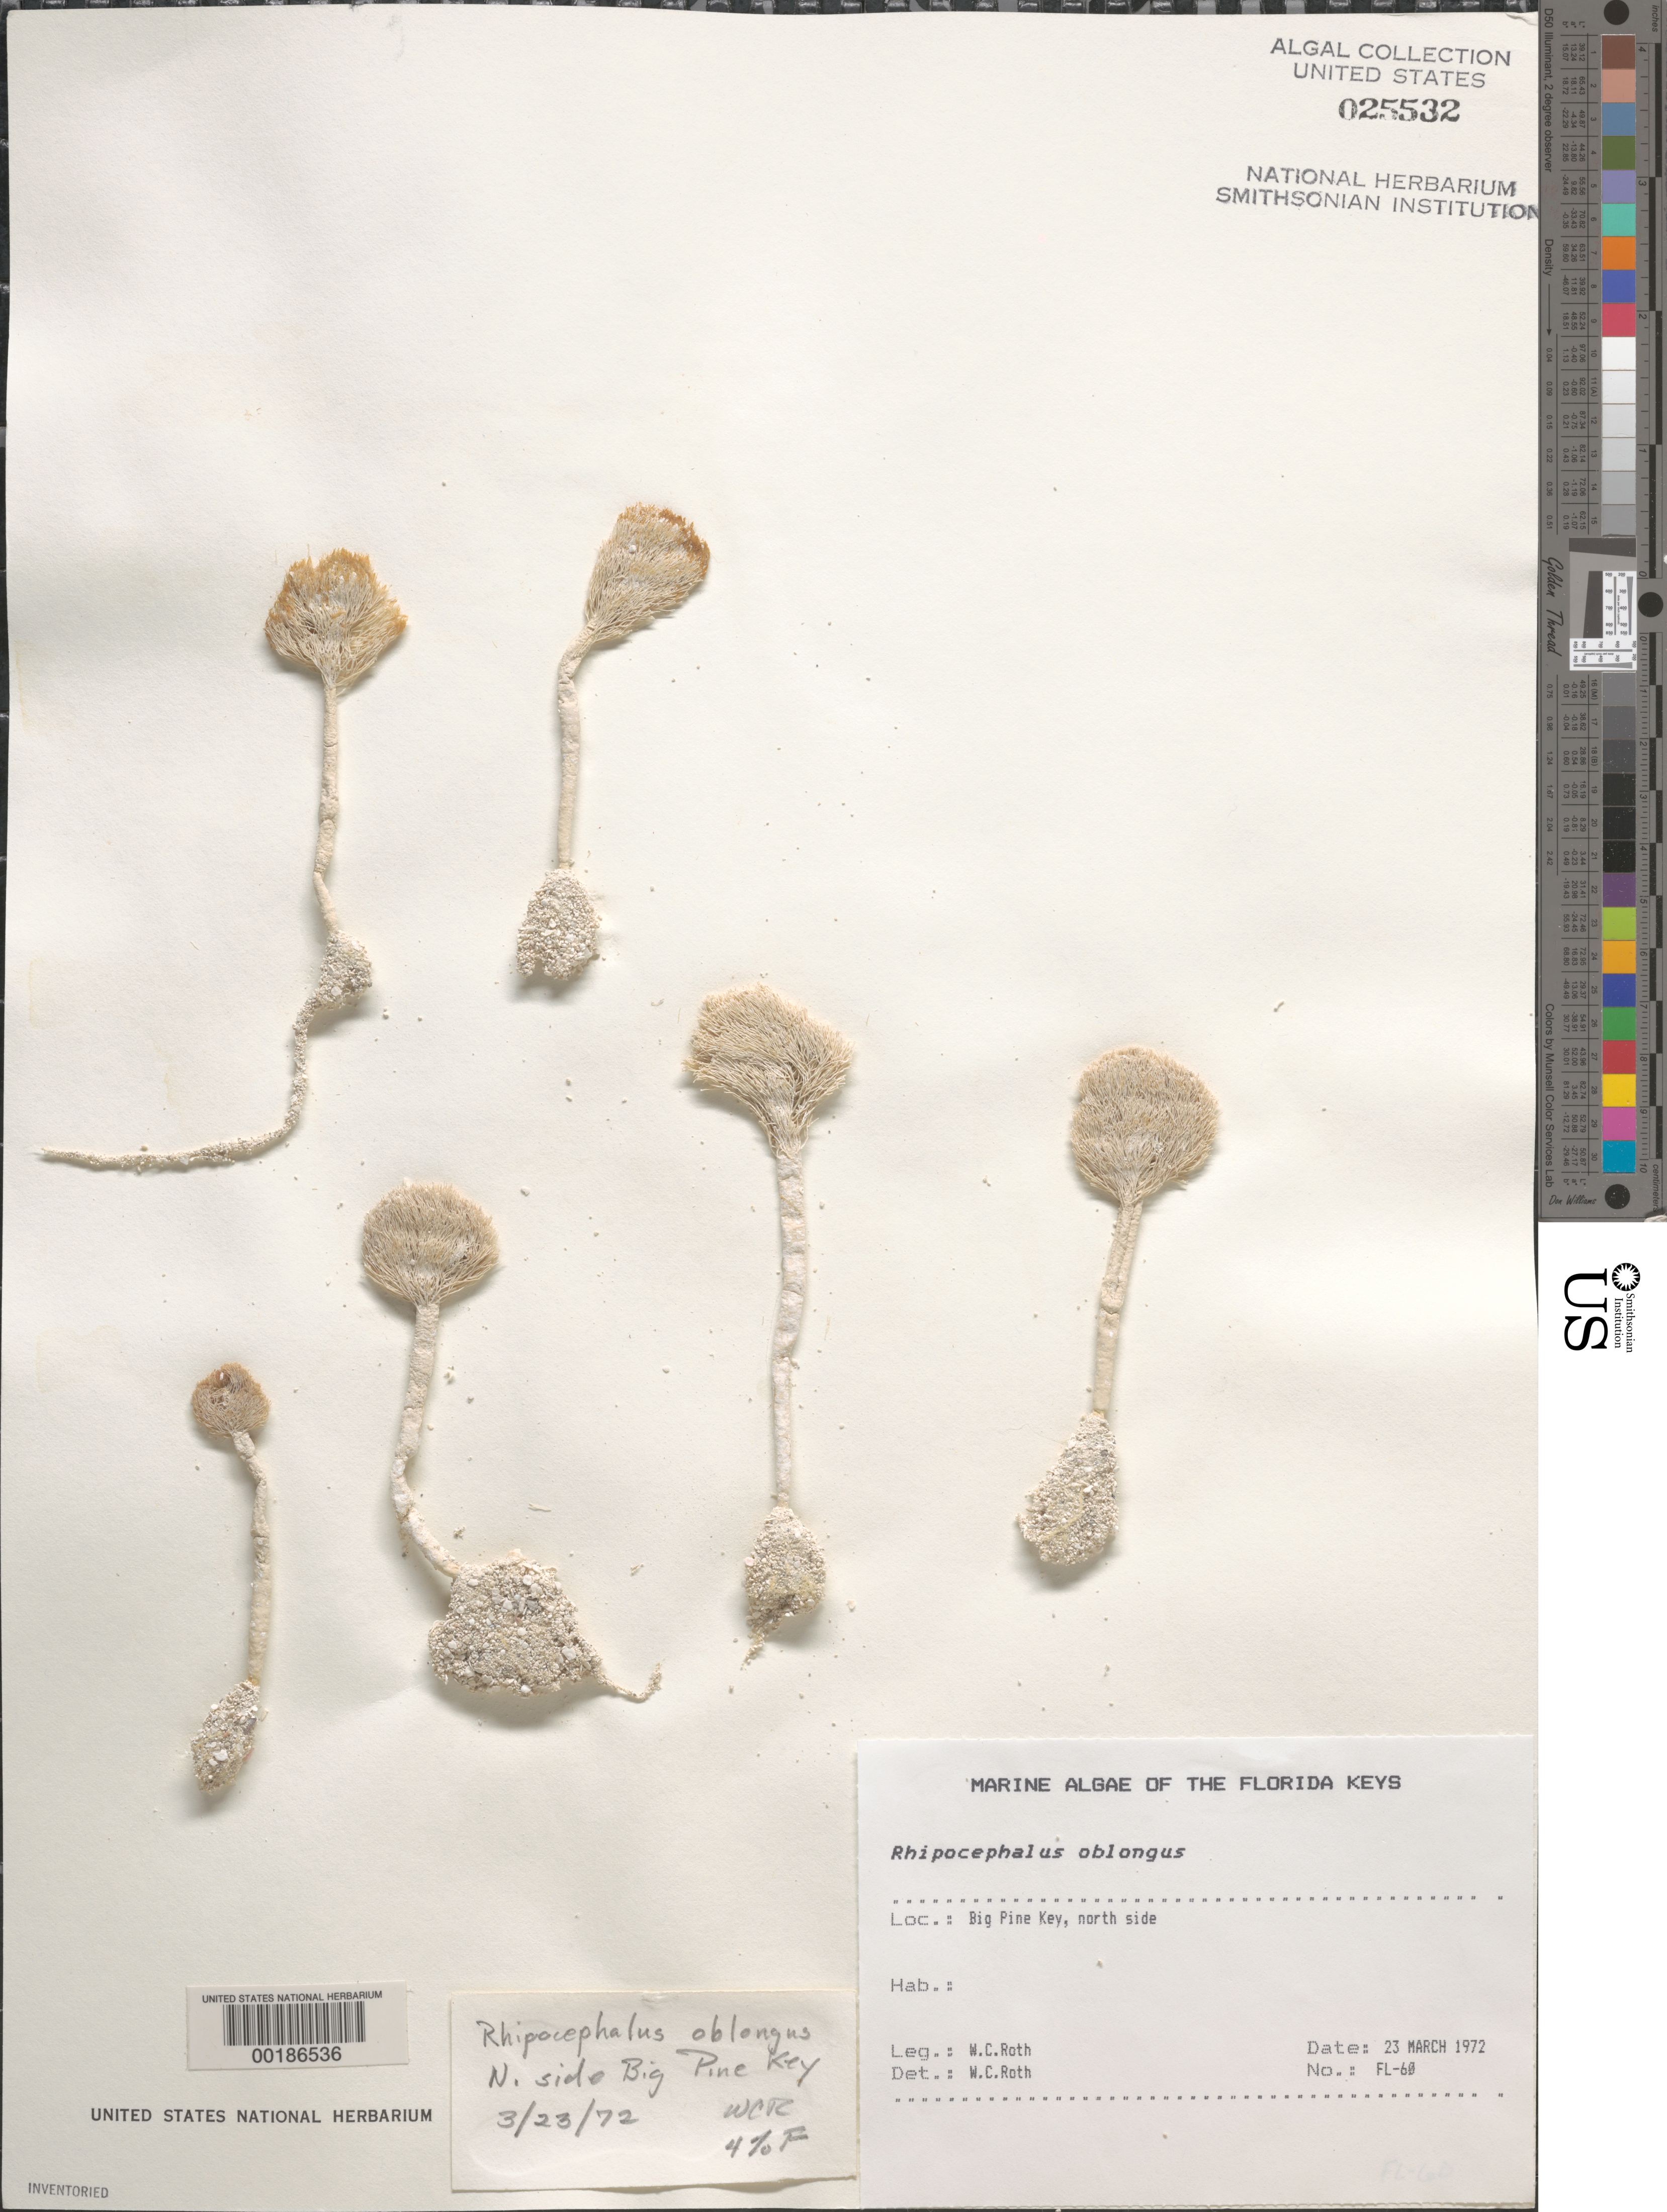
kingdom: Plantae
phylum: Chlorophyta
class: Ulvophyceae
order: Bryopsidales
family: Udoteaceae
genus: Rhipocephalus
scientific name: Rhipocephalus oblongus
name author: (Decne.) Kütz.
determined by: Roth, W. C.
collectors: W. C. Roth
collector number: Fl-60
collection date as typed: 23 Mar 1972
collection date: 1972-03-23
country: United States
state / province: Florida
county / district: Monroe County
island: Big Pine Key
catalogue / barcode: US 25532